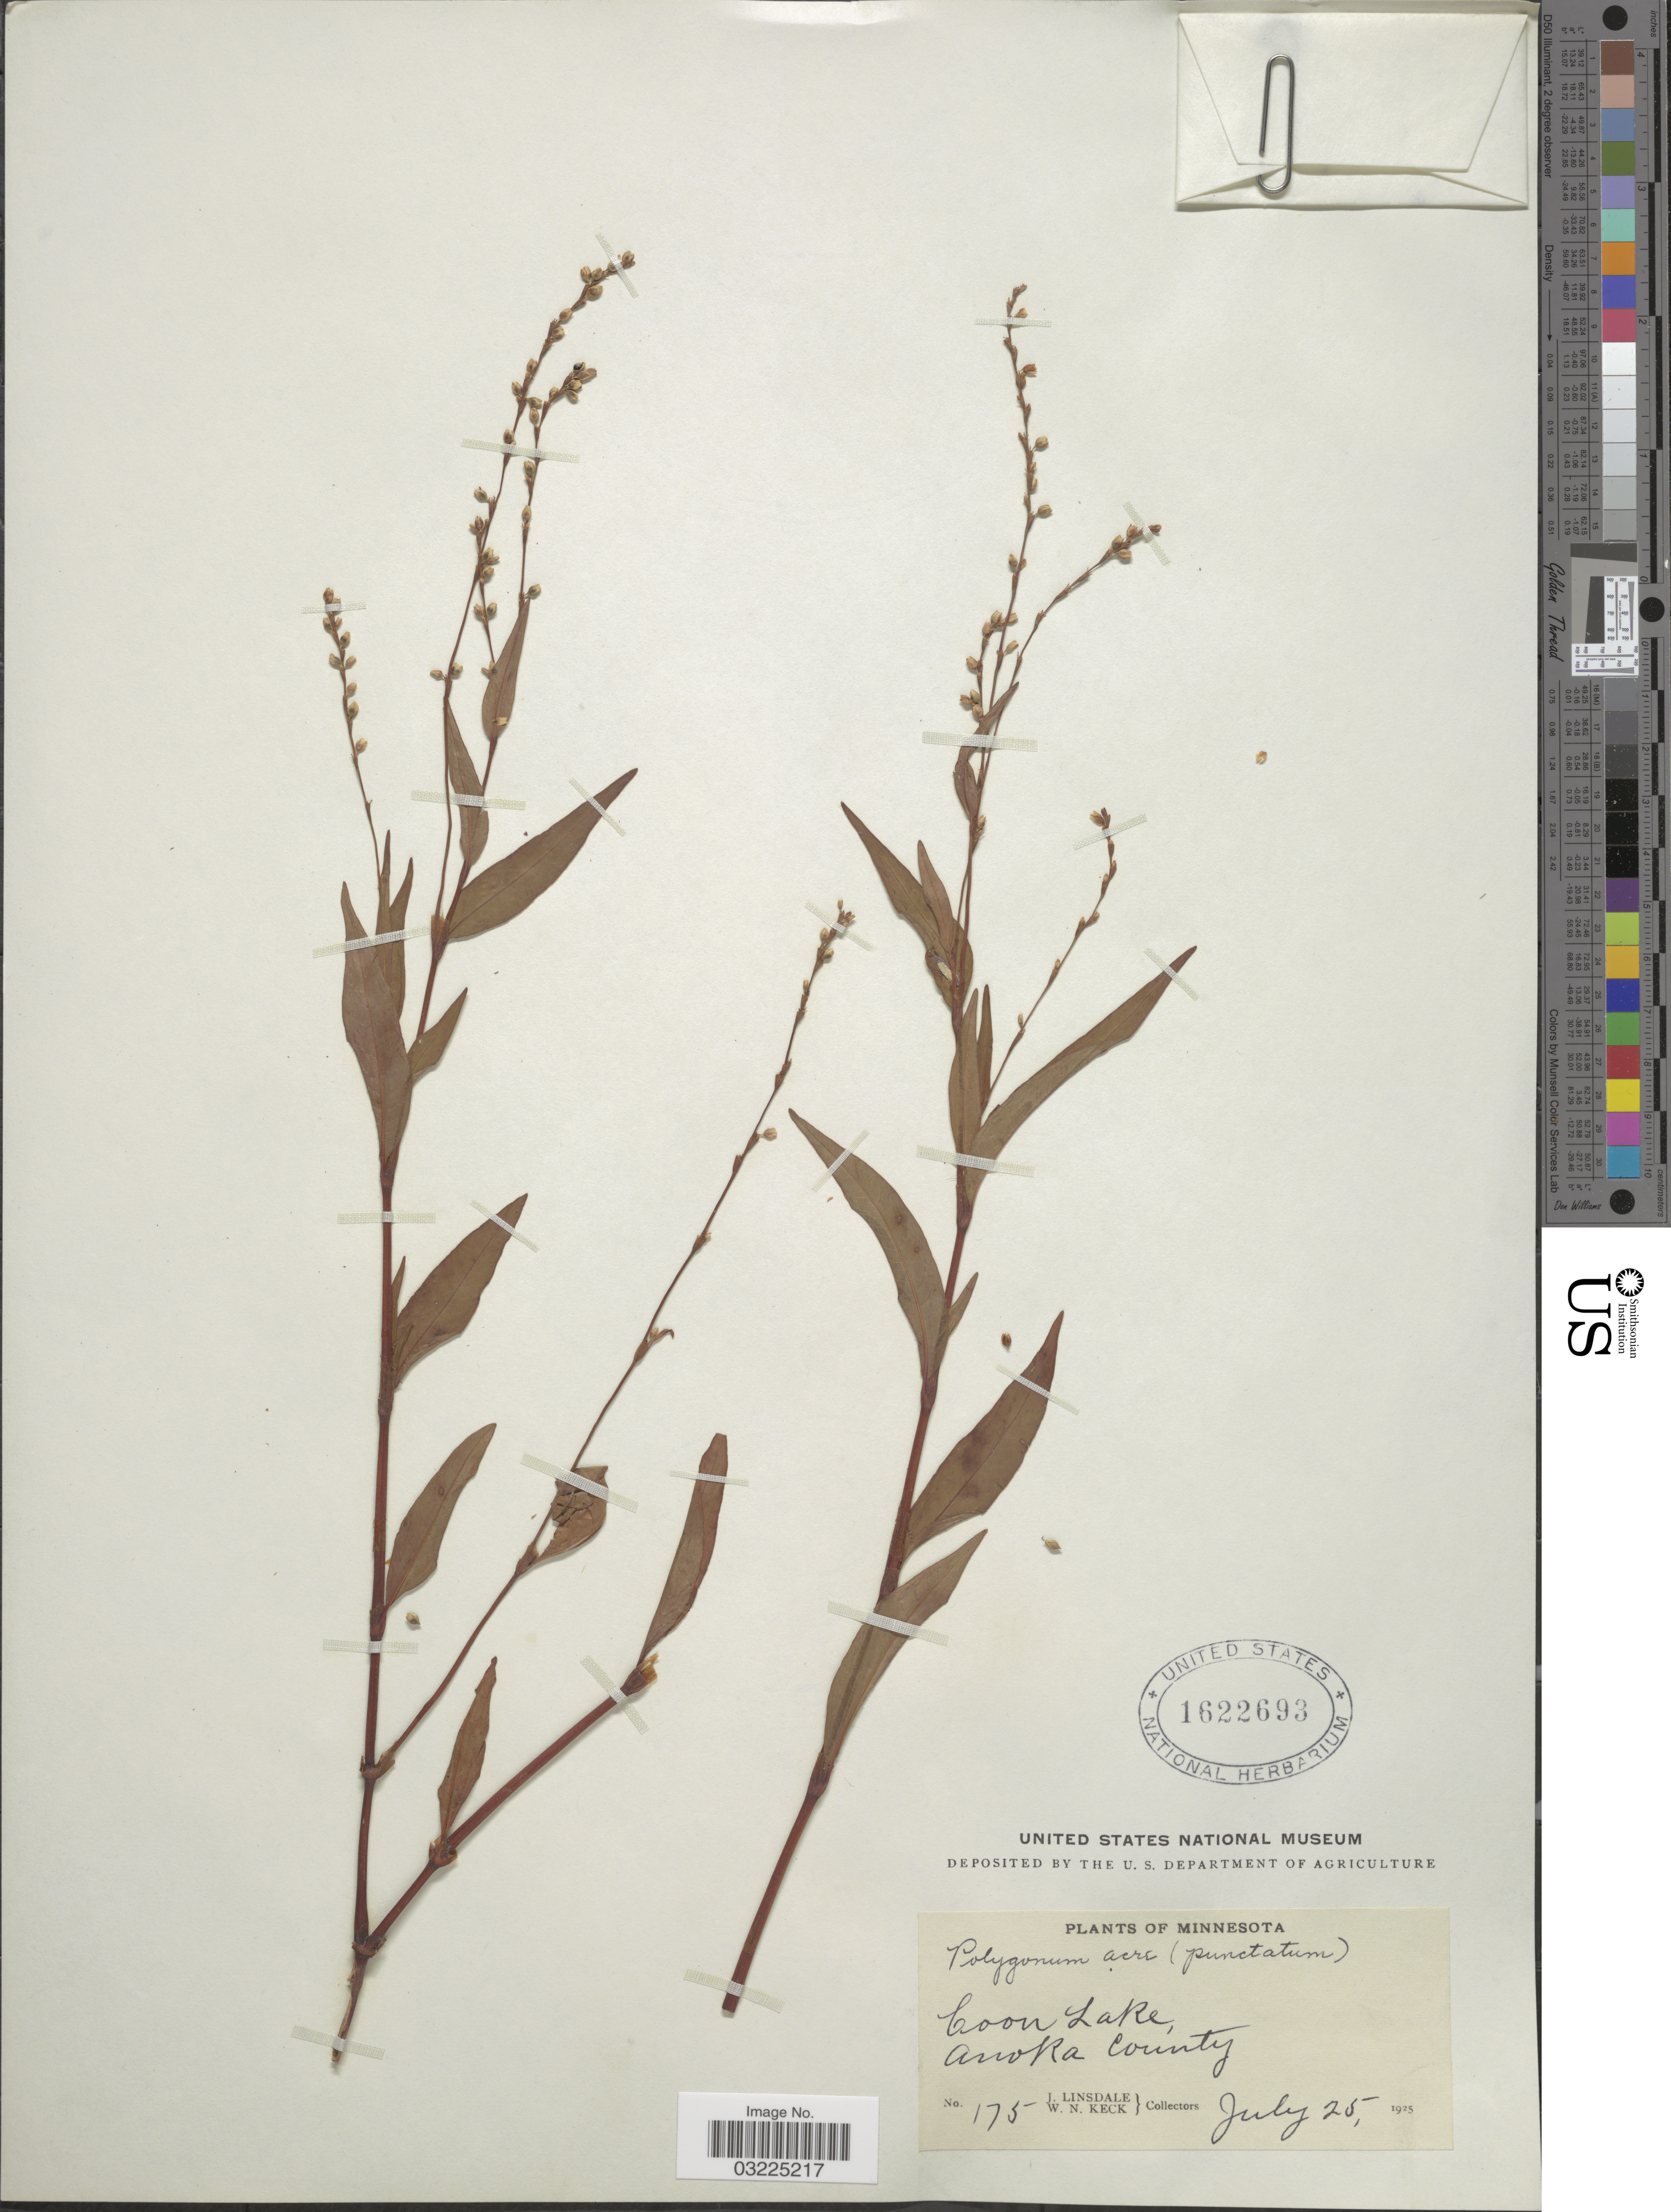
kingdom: Plantae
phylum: Tracheophyta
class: Magnoliopsida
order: Caryophyllales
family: Polygonaceae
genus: Persicaria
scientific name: Persicaria punctata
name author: (Elliott) Small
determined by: Atha, D. E.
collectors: J. Linsdale & W. Keck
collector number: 175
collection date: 1925-07-25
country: United States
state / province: Minnesota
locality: Coon Lake, Anoka County.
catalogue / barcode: US 1622693